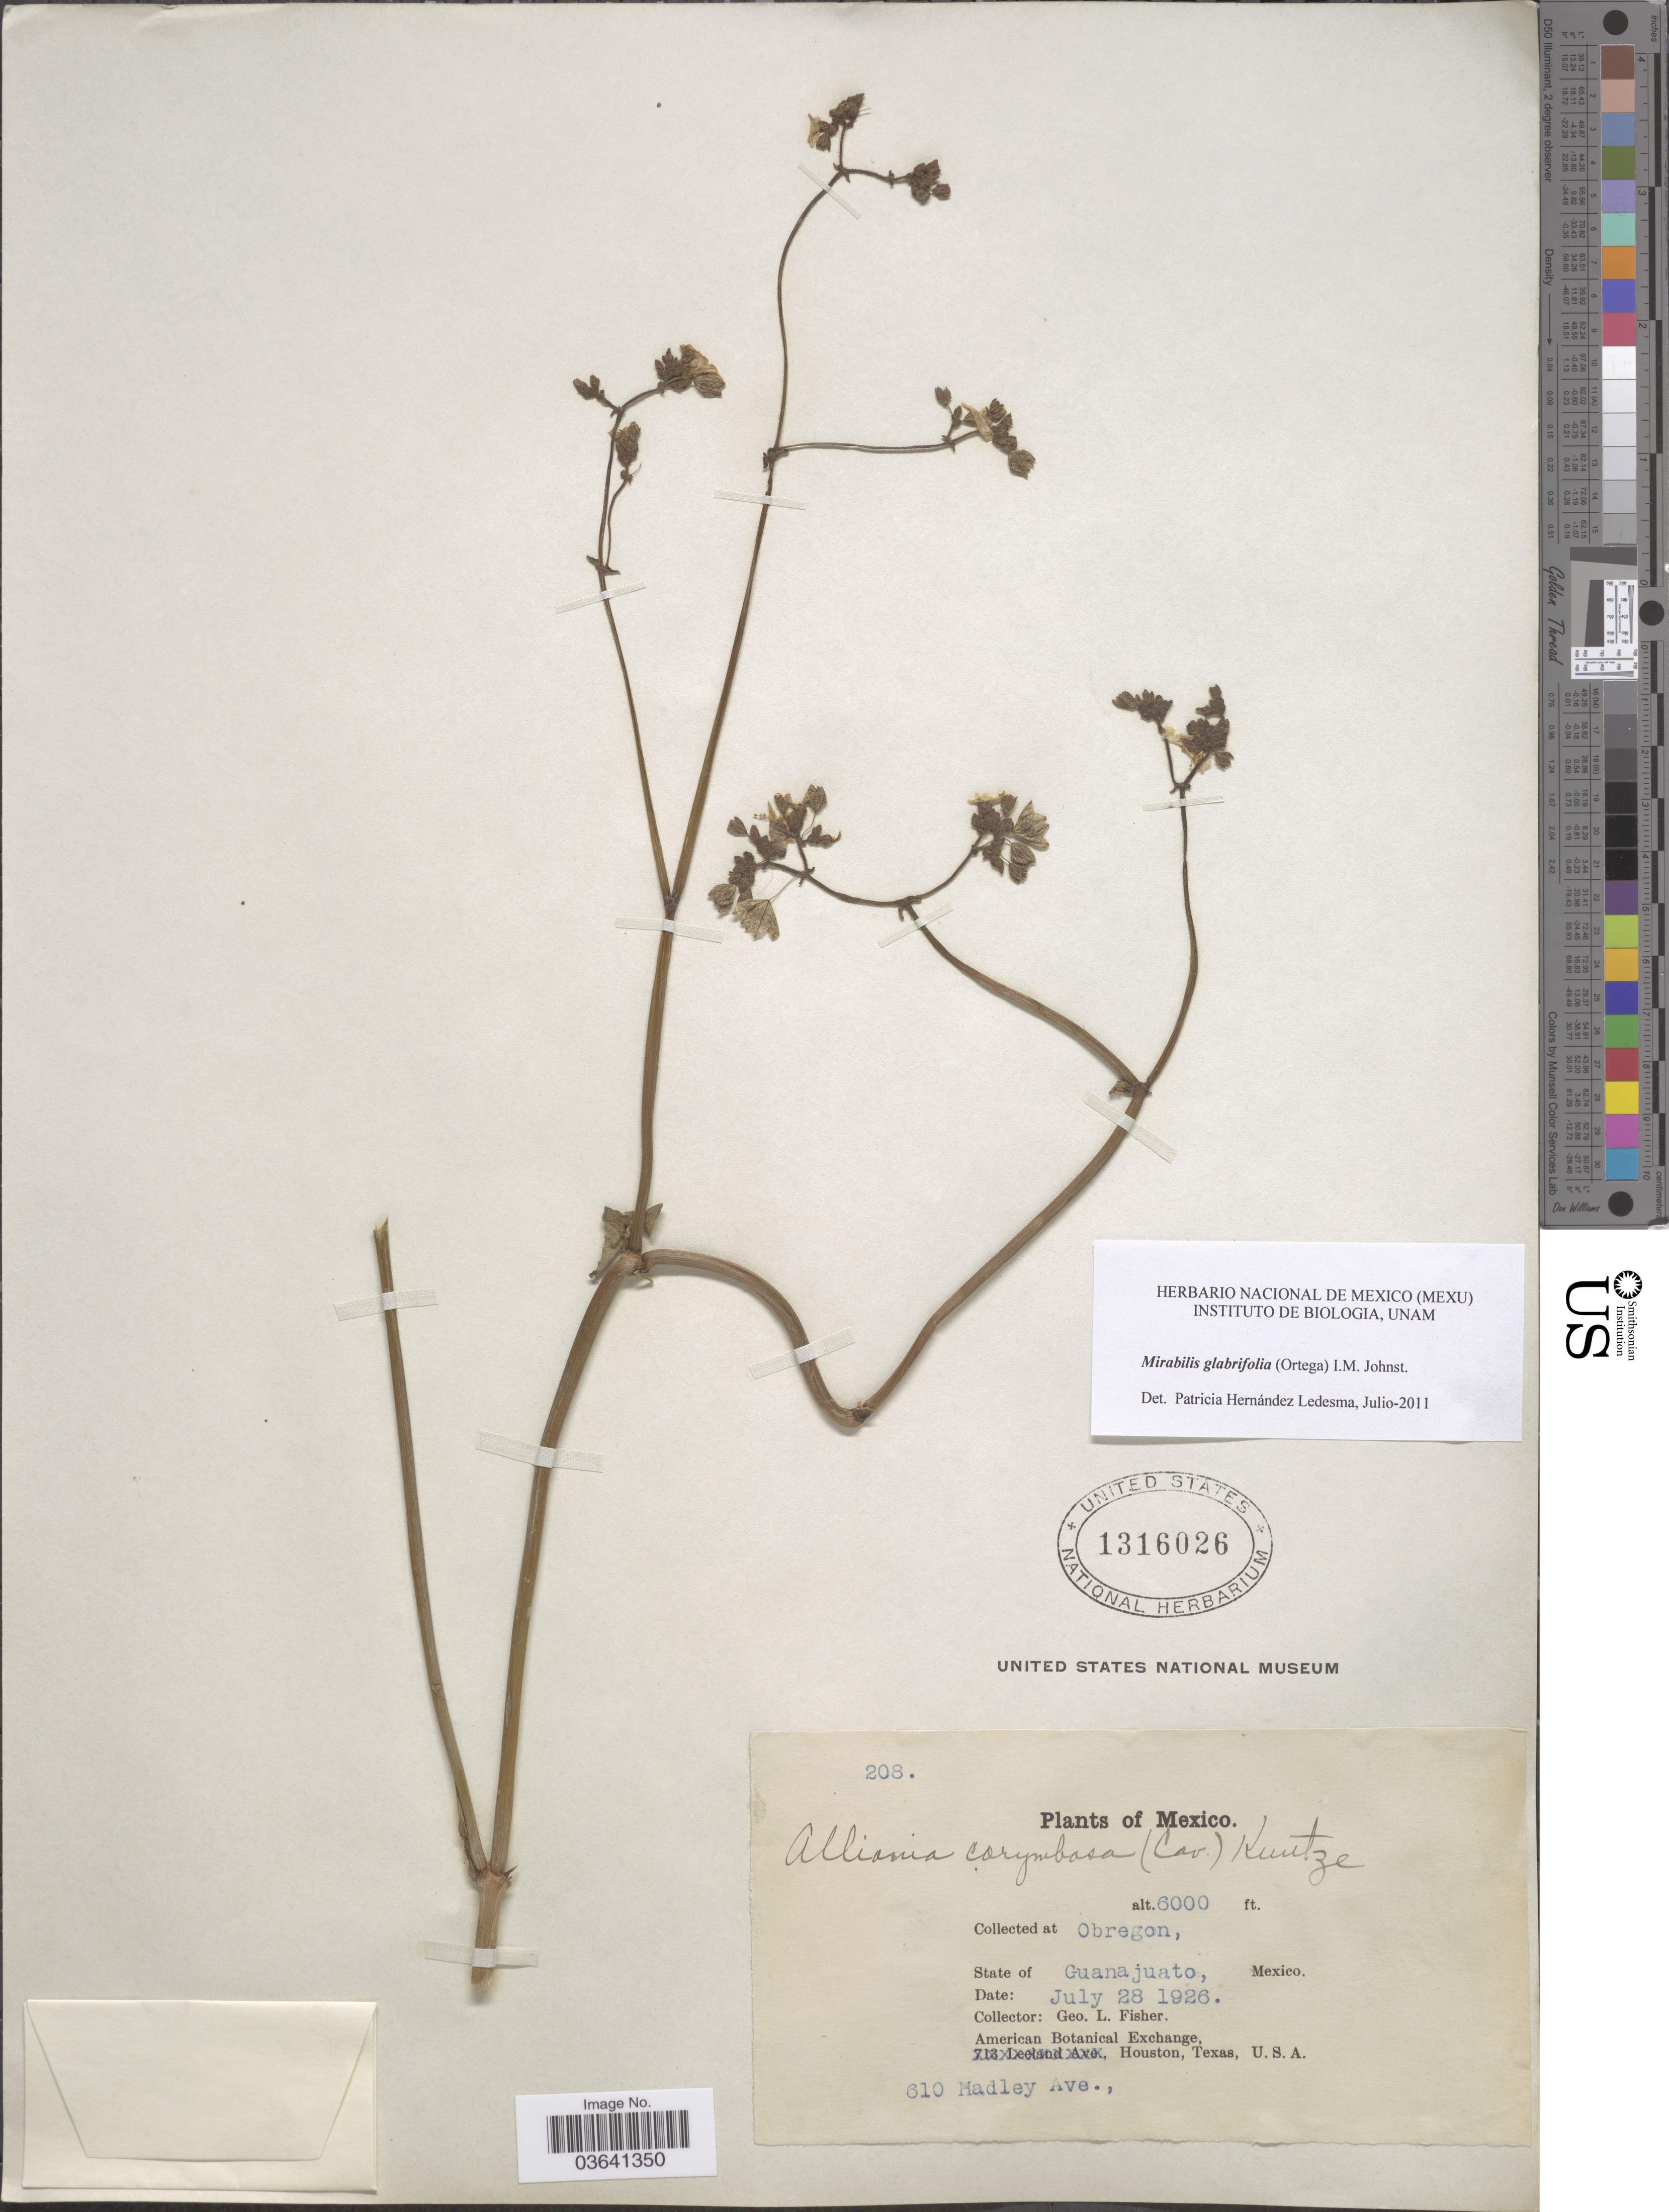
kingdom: Plantae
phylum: Tracheophyta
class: Magnoliopsida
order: Caryophyllales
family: Nyctaginaceae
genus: Mirabilis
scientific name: Mirabilis glabrifolia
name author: (Ort.) I.M. Johnst.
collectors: G. L. Fisher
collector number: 208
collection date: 1926-07-28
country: Mexico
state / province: Guanajuato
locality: Obregon.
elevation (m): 1829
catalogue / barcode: US 1316026